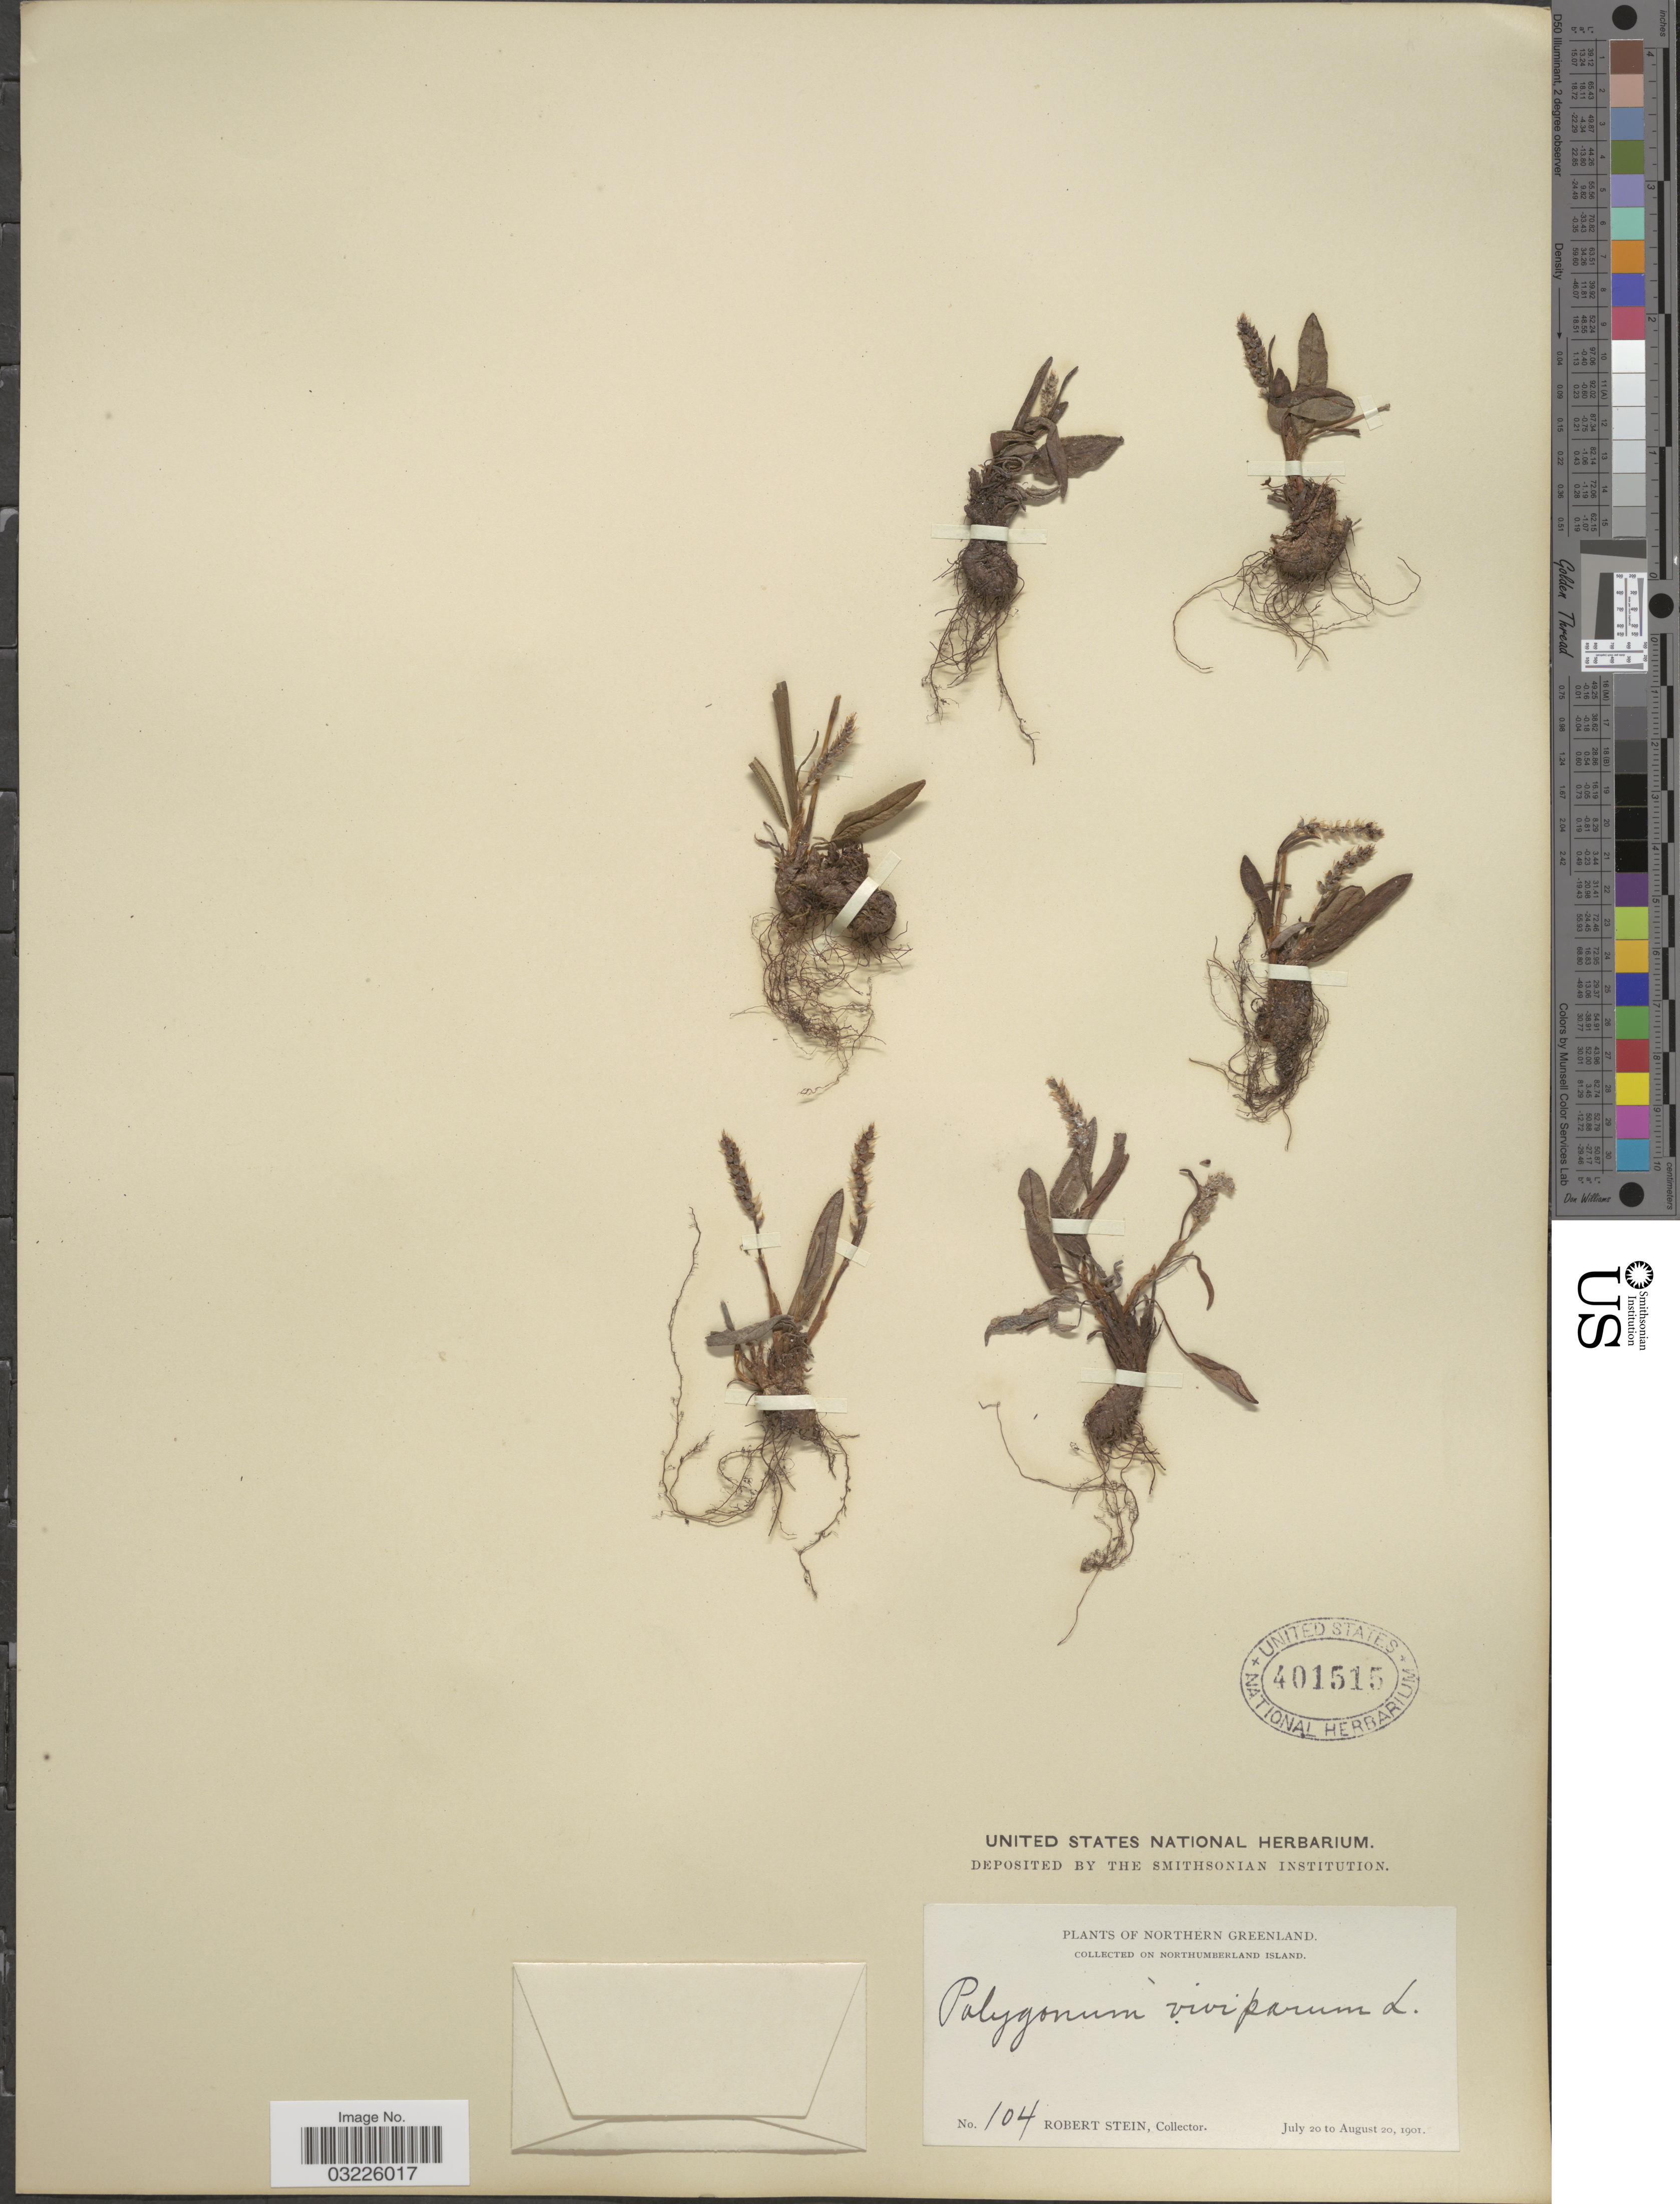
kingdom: Plantae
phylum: Tracheophyta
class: Magnoliopsida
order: Caryophyllales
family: Polygonaceae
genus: Bistorta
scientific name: Bistorta vivipara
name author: (L.) Delarbre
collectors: R. Stein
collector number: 104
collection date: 1901-07-20/1901-08-20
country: Greenland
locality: Northern Greenland. Northumberland Island.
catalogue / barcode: US 401515